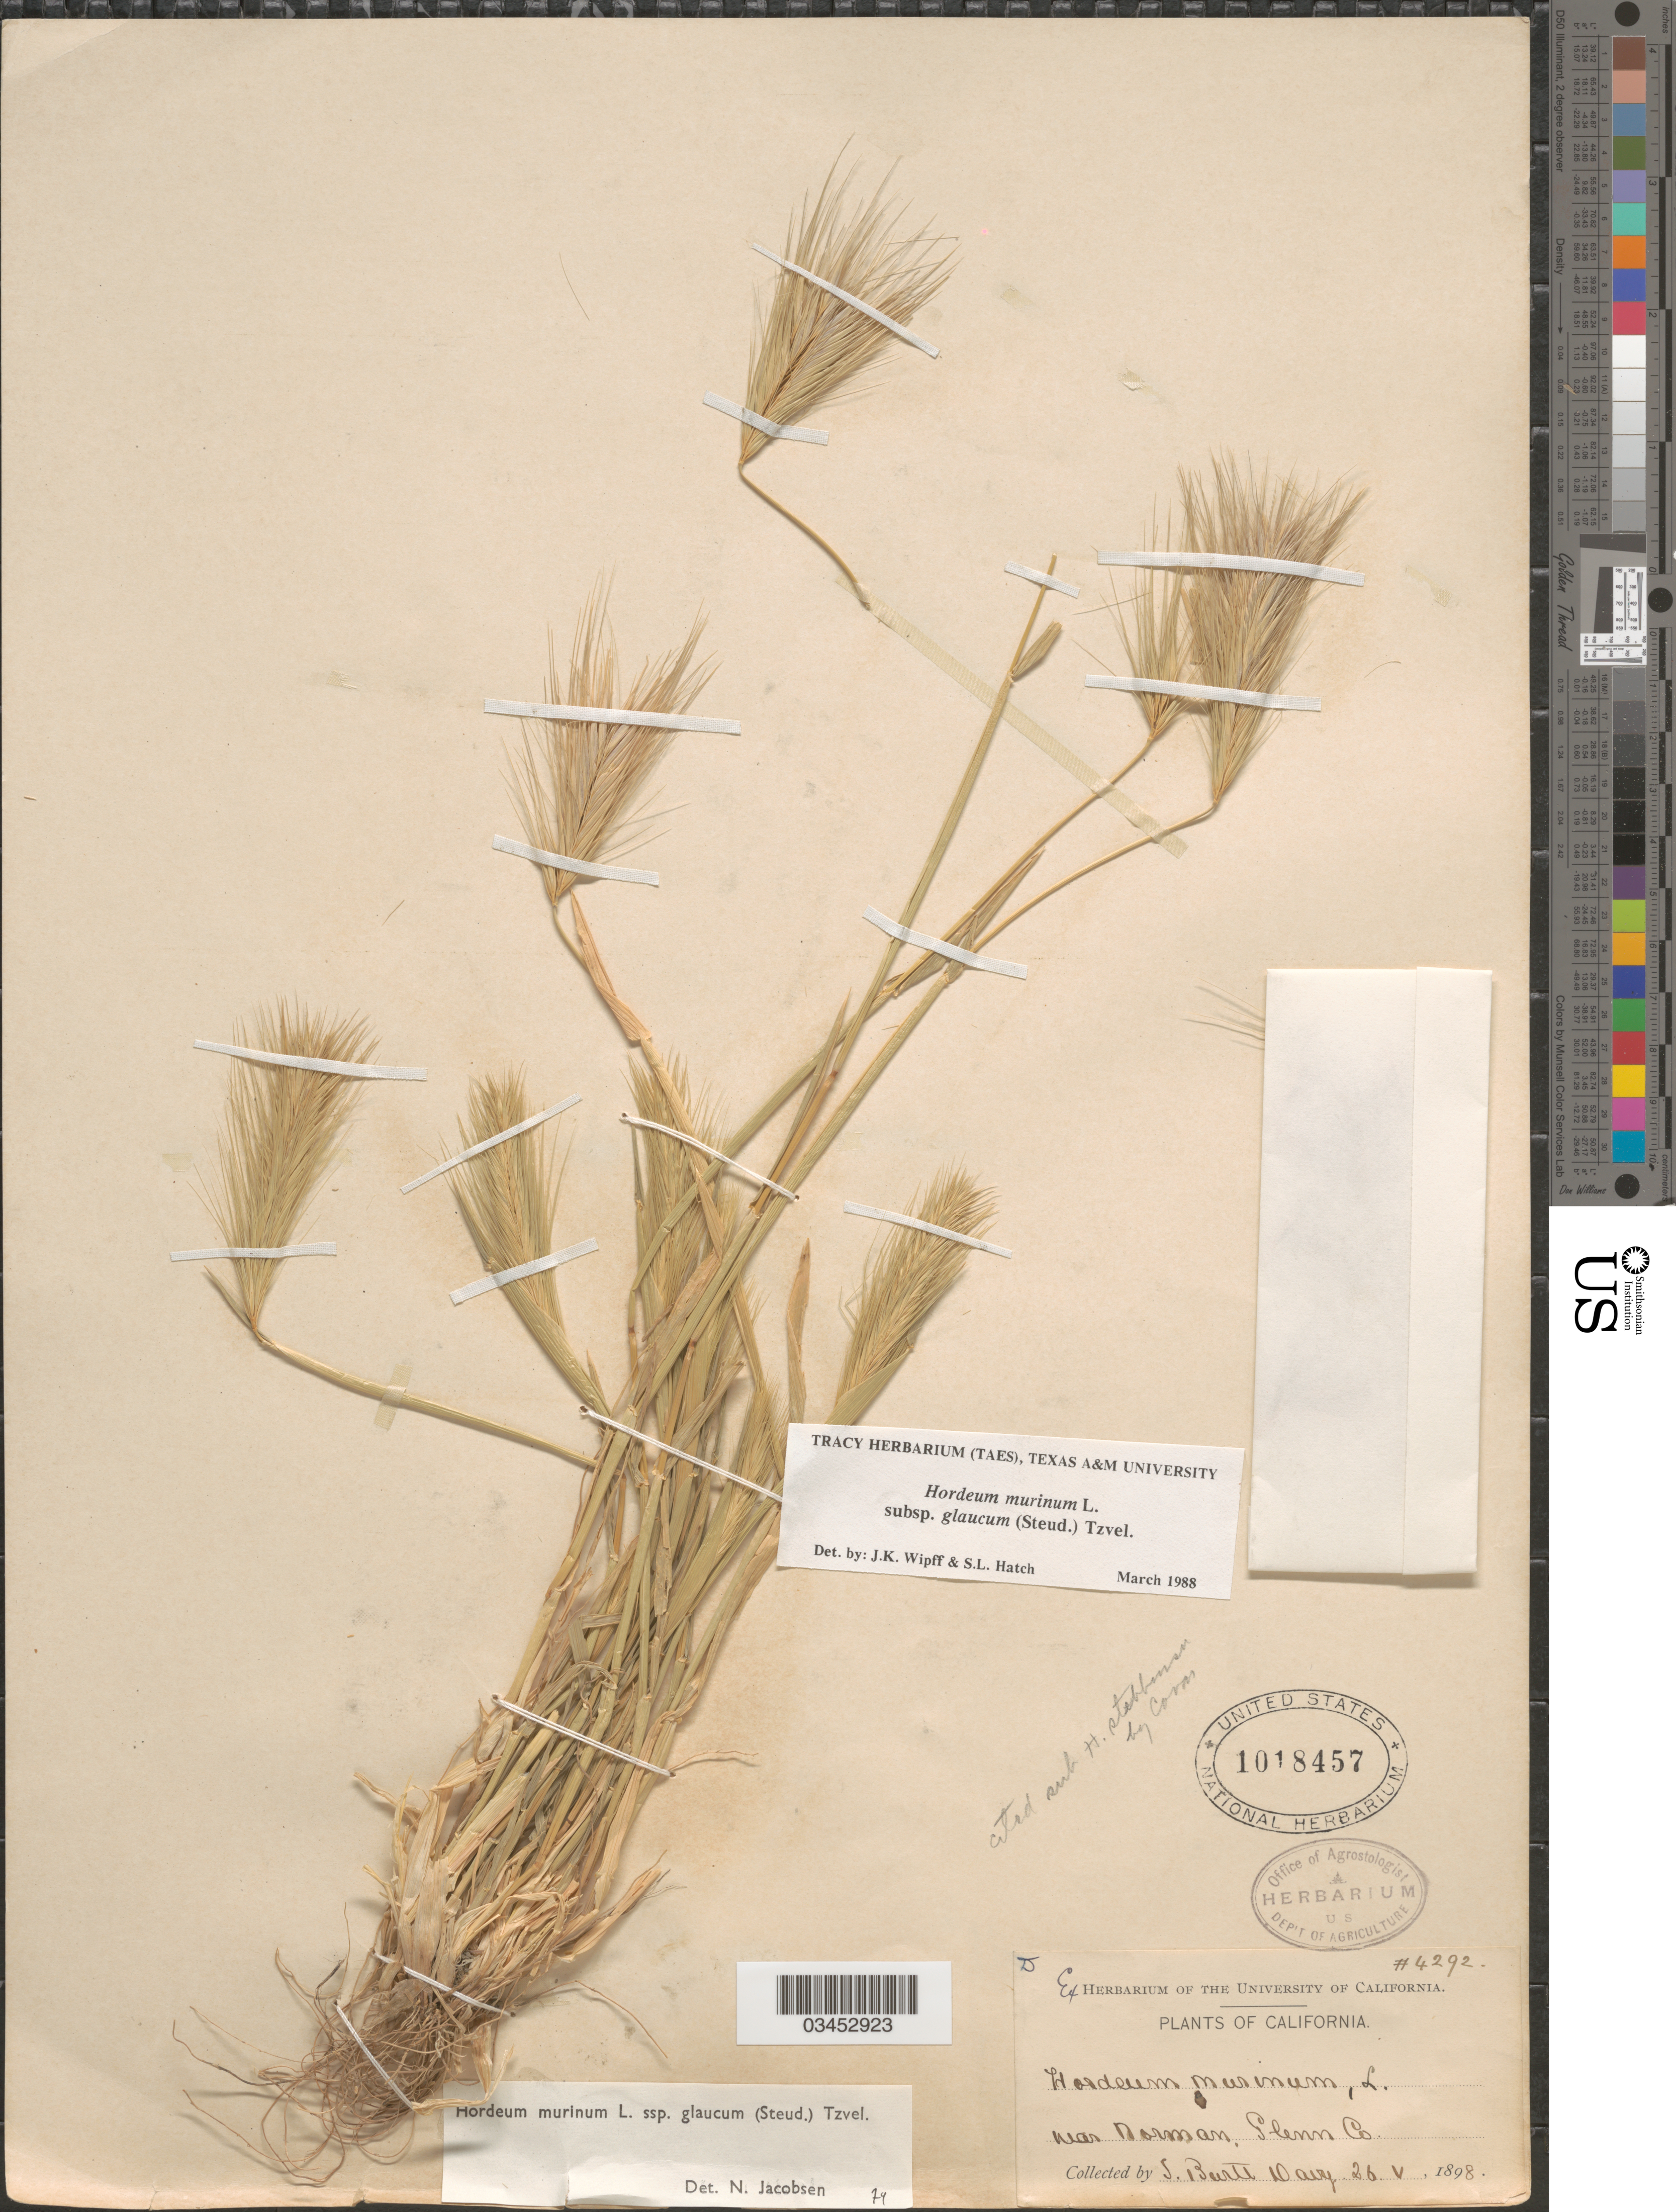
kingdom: Plantae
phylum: Tracheophyta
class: Liliopsida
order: Poales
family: Poaceae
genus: Hordeum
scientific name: Hordeum murinum subsp. glaucum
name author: (Steud.) Tzvelev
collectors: J. Burtt Davy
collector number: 4292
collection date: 1898-05-26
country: United States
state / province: California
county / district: Glenn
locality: Near Norman, Glenn Co.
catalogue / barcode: US 1018457